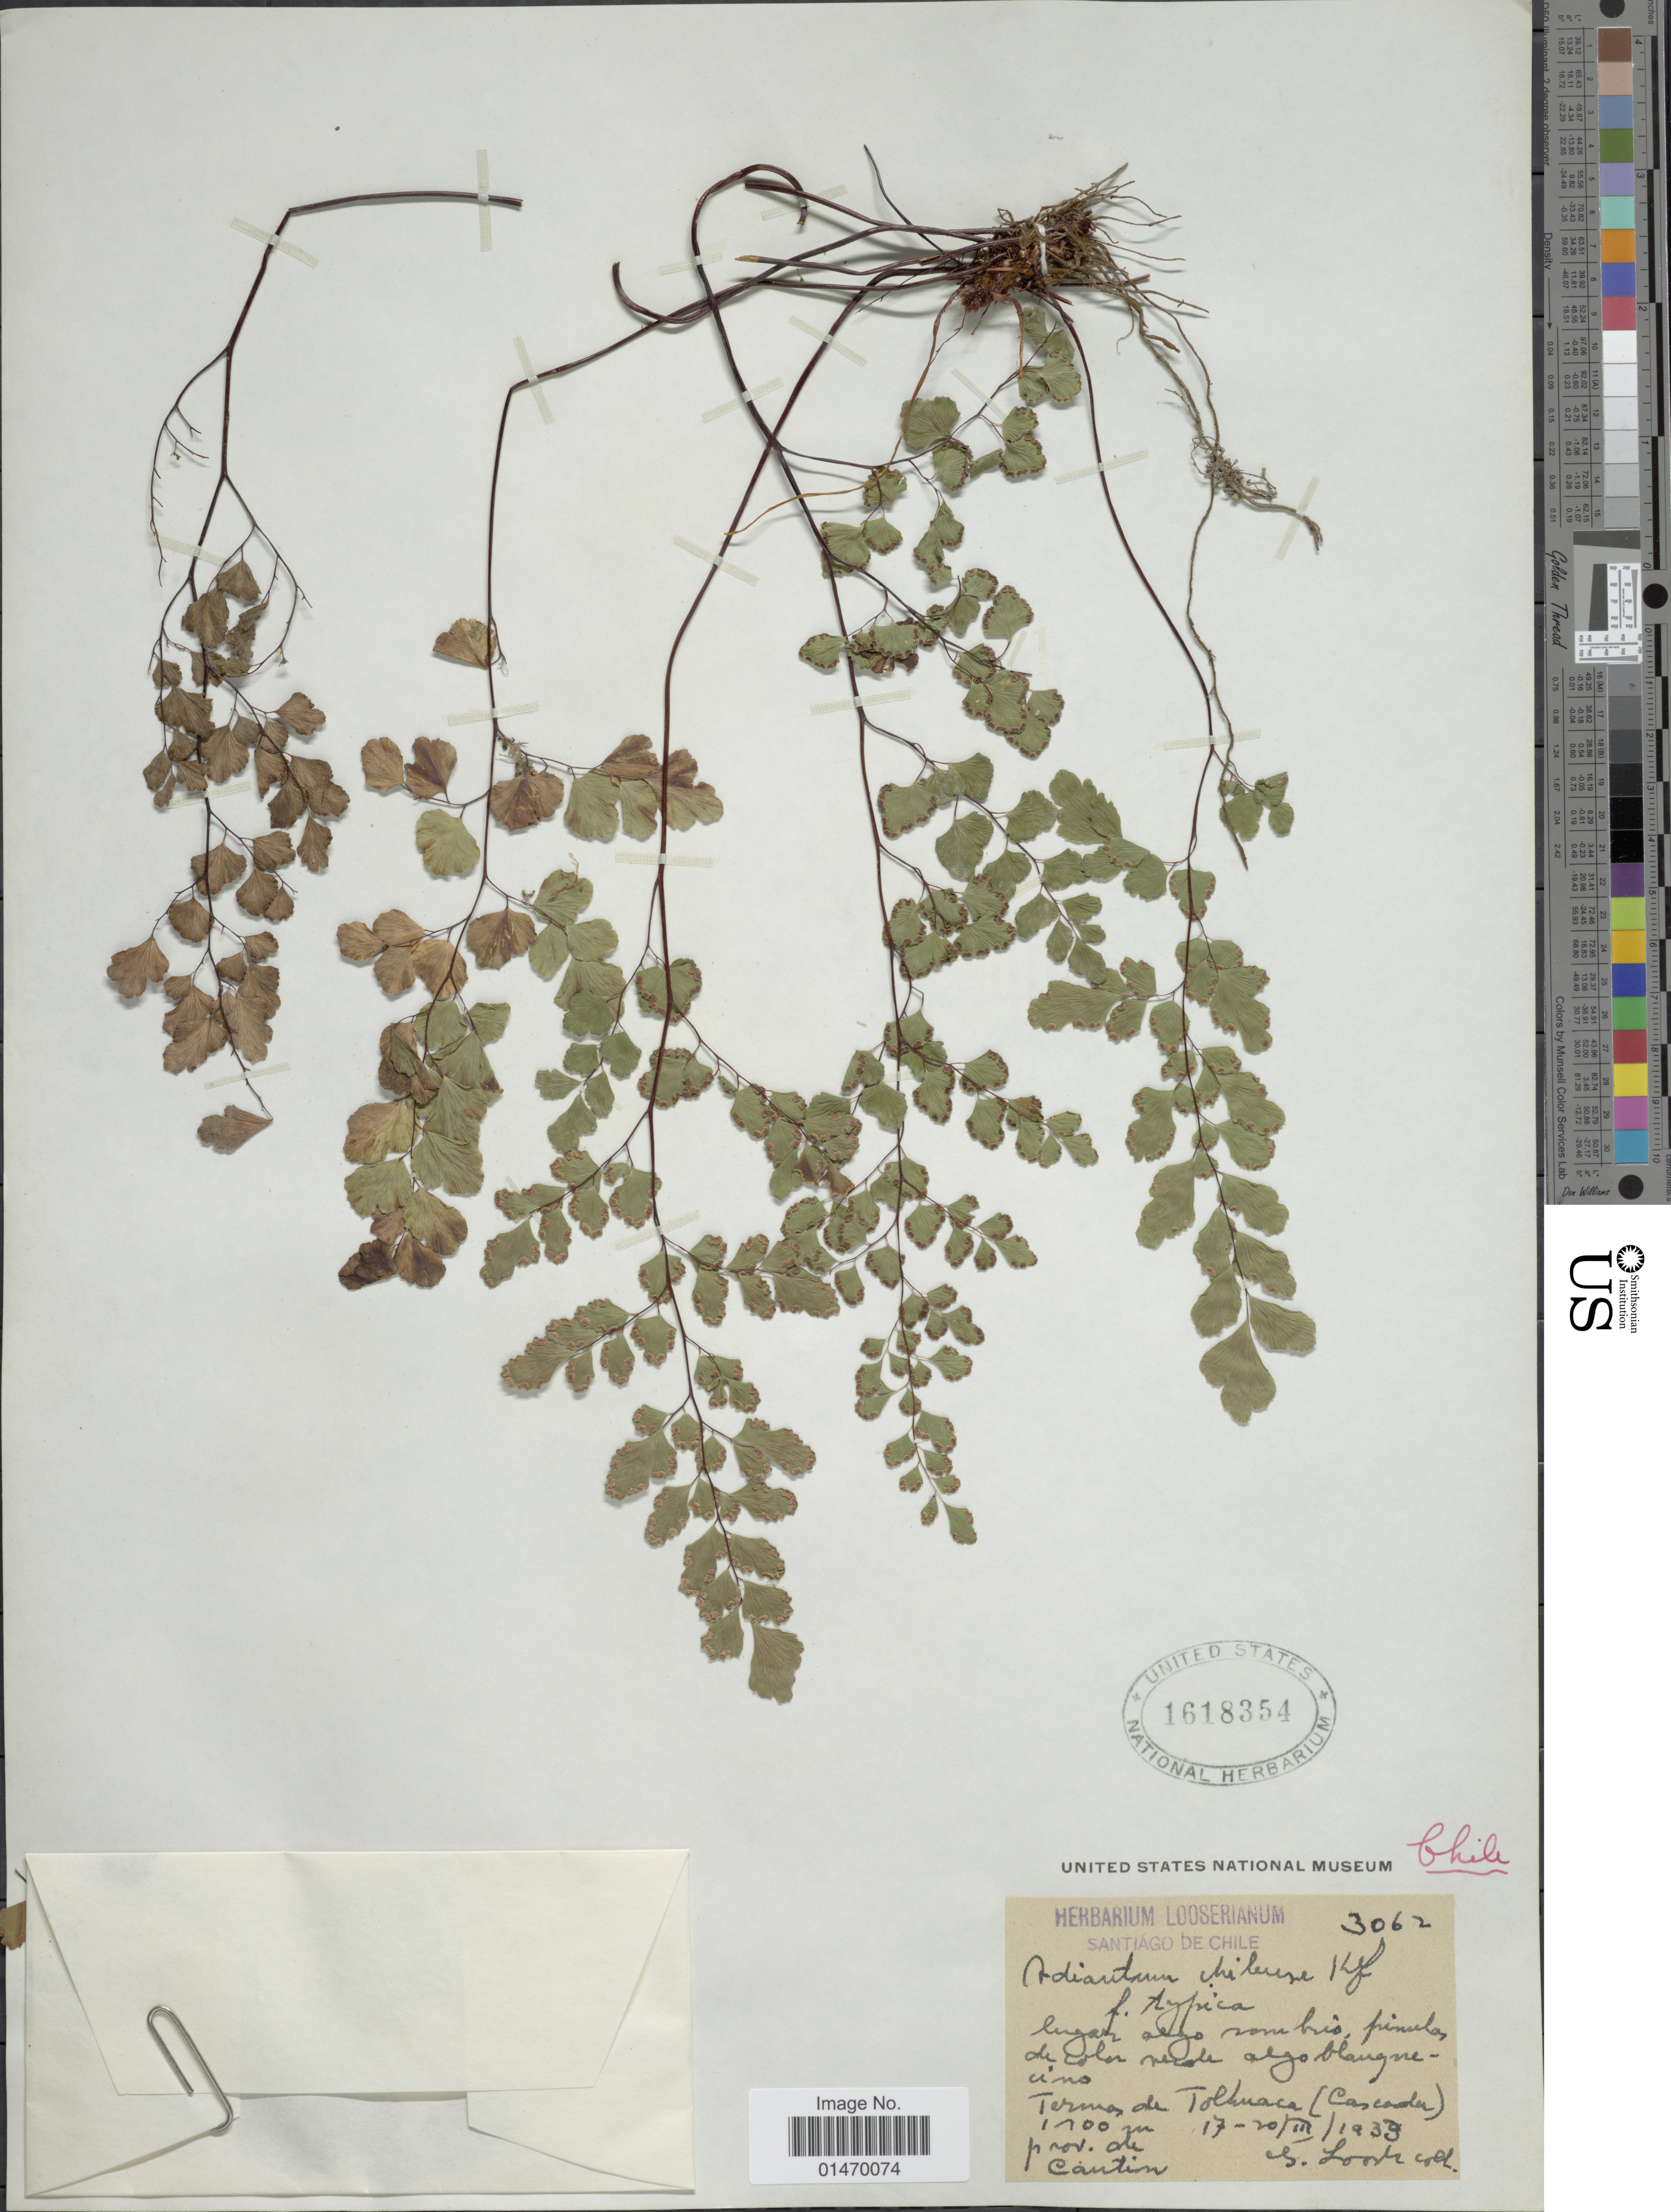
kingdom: Plantae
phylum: Tracheophyta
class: Polypodiopsida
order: Polypodiales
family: Pteridaceae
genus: Adiantum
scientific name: Adiantum chilense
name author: Kaulf.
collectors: G. Looser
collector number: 3062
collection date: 1933-03-17/1933-03-20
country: Chile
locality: Prov. de Cautin.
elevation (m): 1400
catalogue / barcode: US 1618354